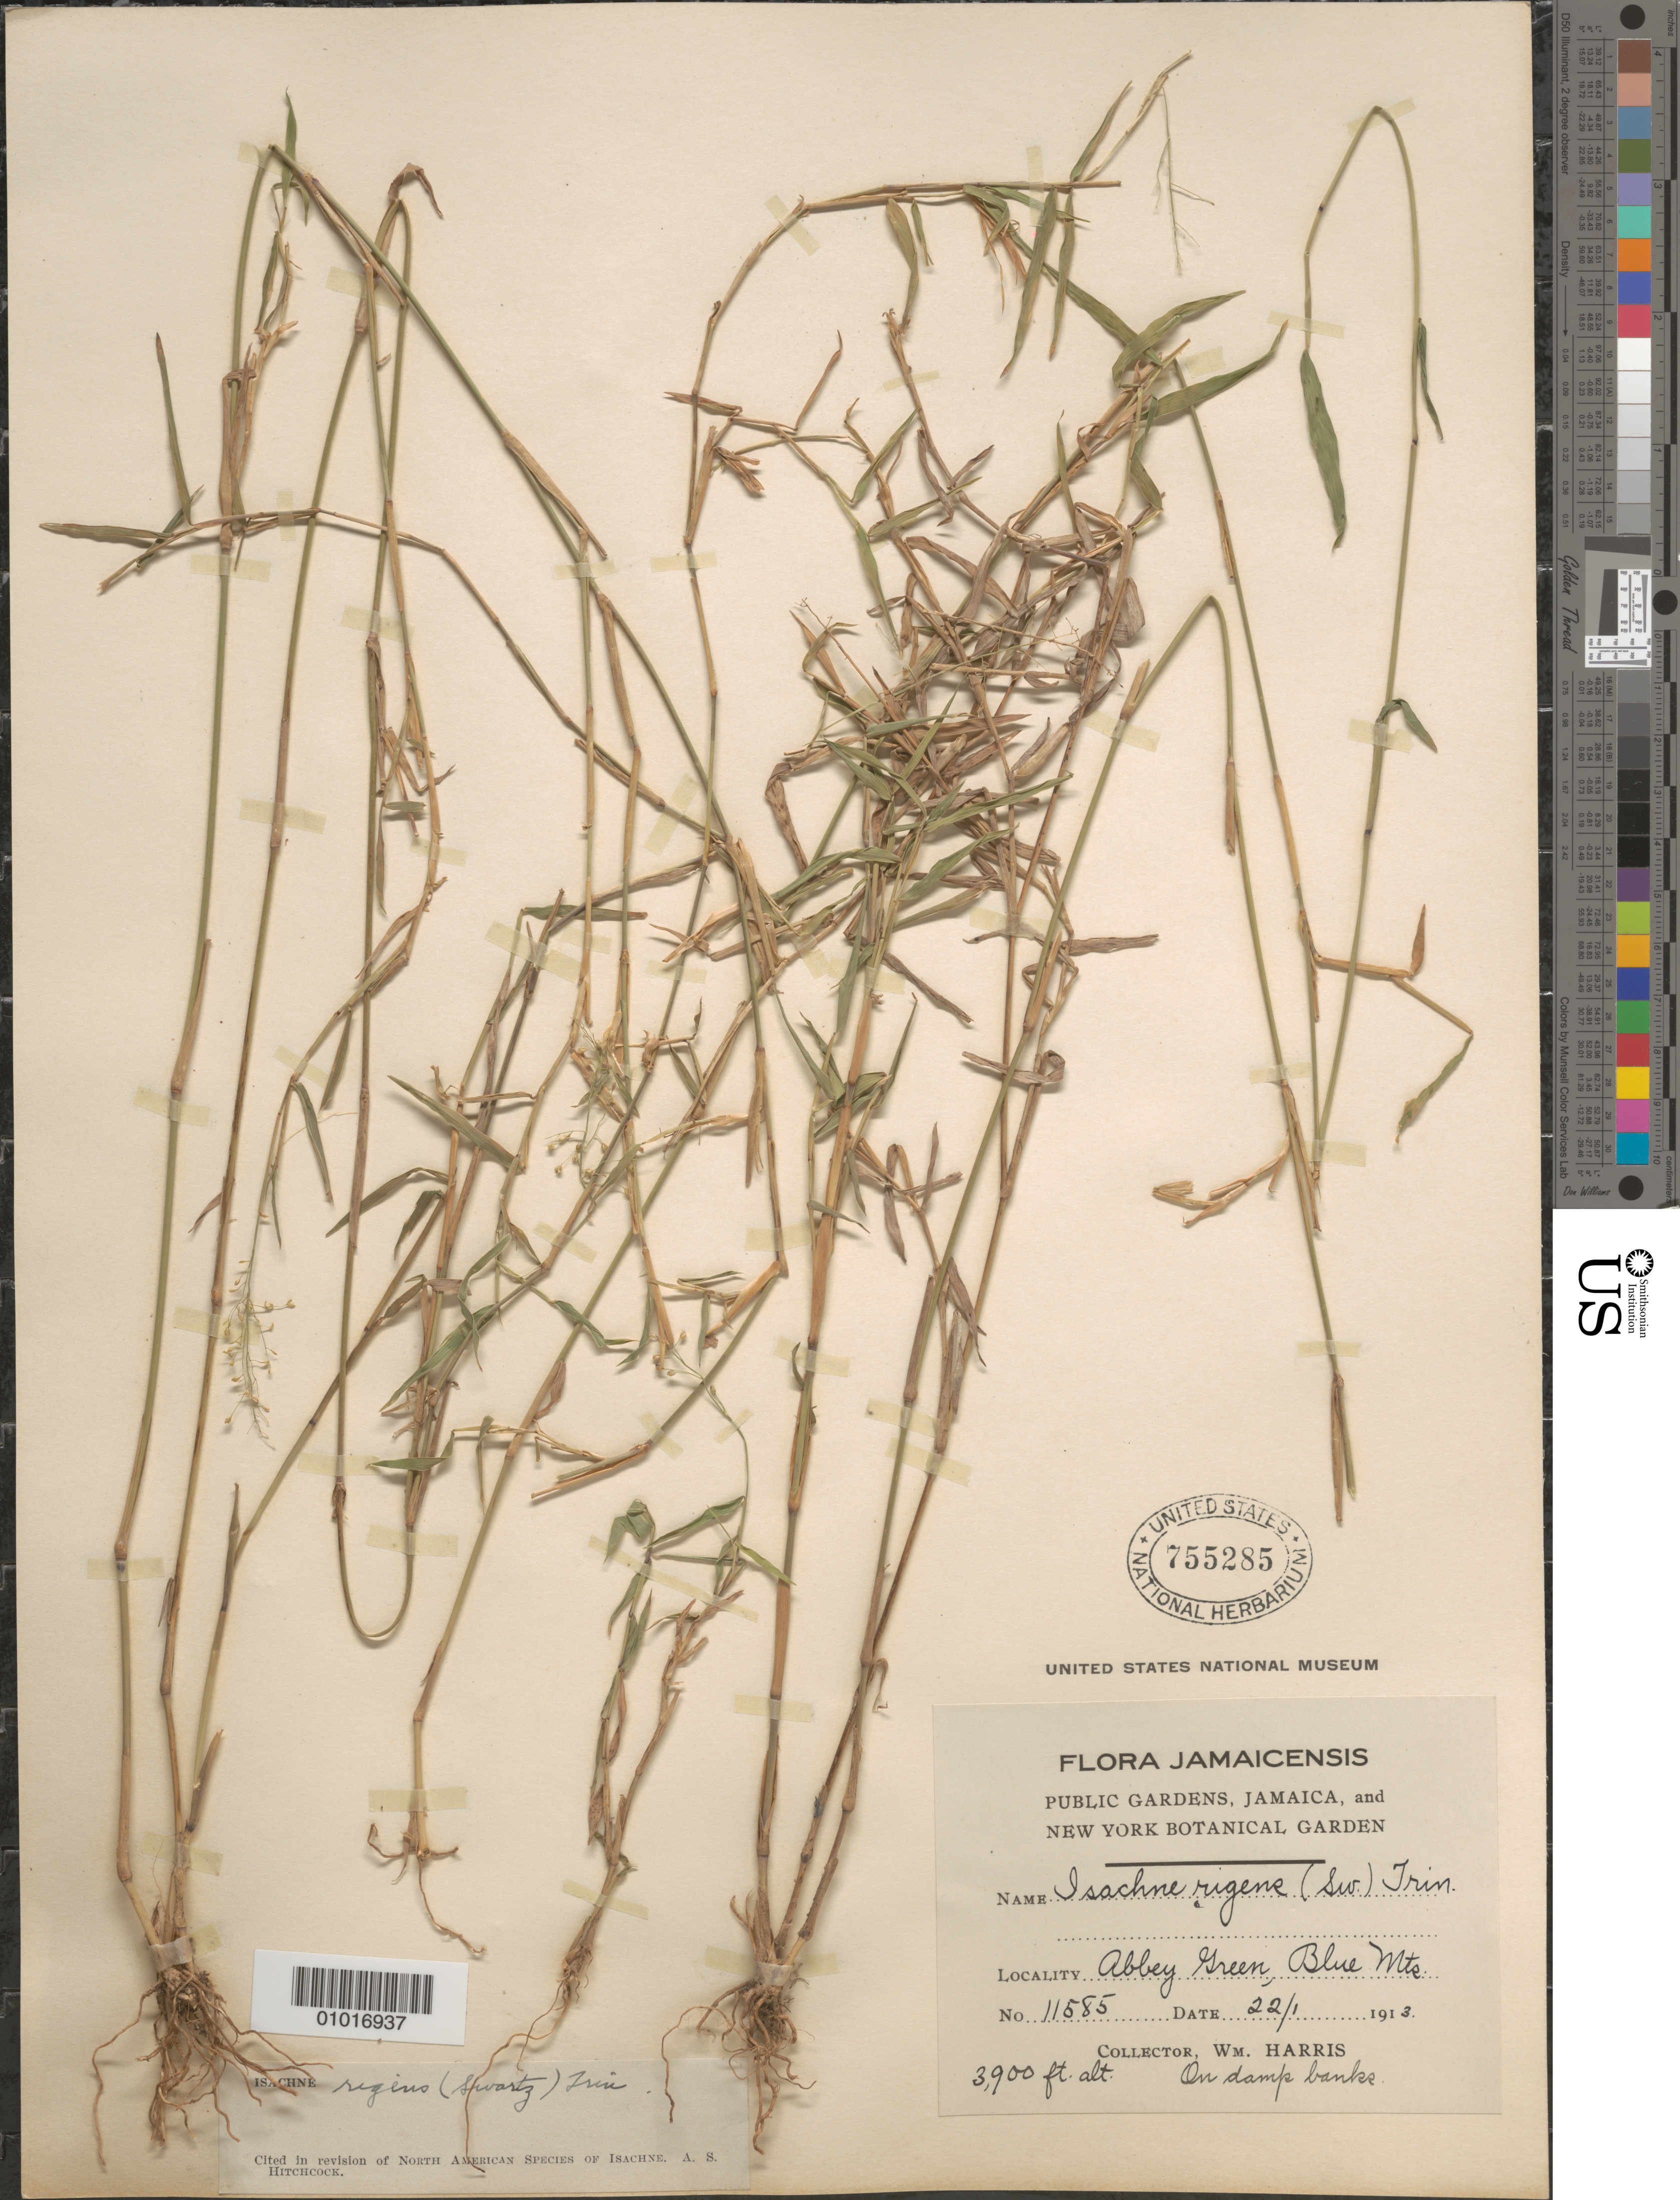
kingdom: Plantae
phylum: Tracheophyta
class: Liliopsida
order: Poales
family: Poaceae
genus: Isachne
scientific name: Isachne rigens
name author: (Sw.) Trin.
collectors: W. H. Harris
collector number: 11585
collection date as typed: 22 Jan 1913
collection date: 1913-01-22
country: Jamaica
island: Jamaica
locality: Abbey Green, Blue Mountains, on damp banks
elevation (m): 1189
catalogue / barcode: US 755285